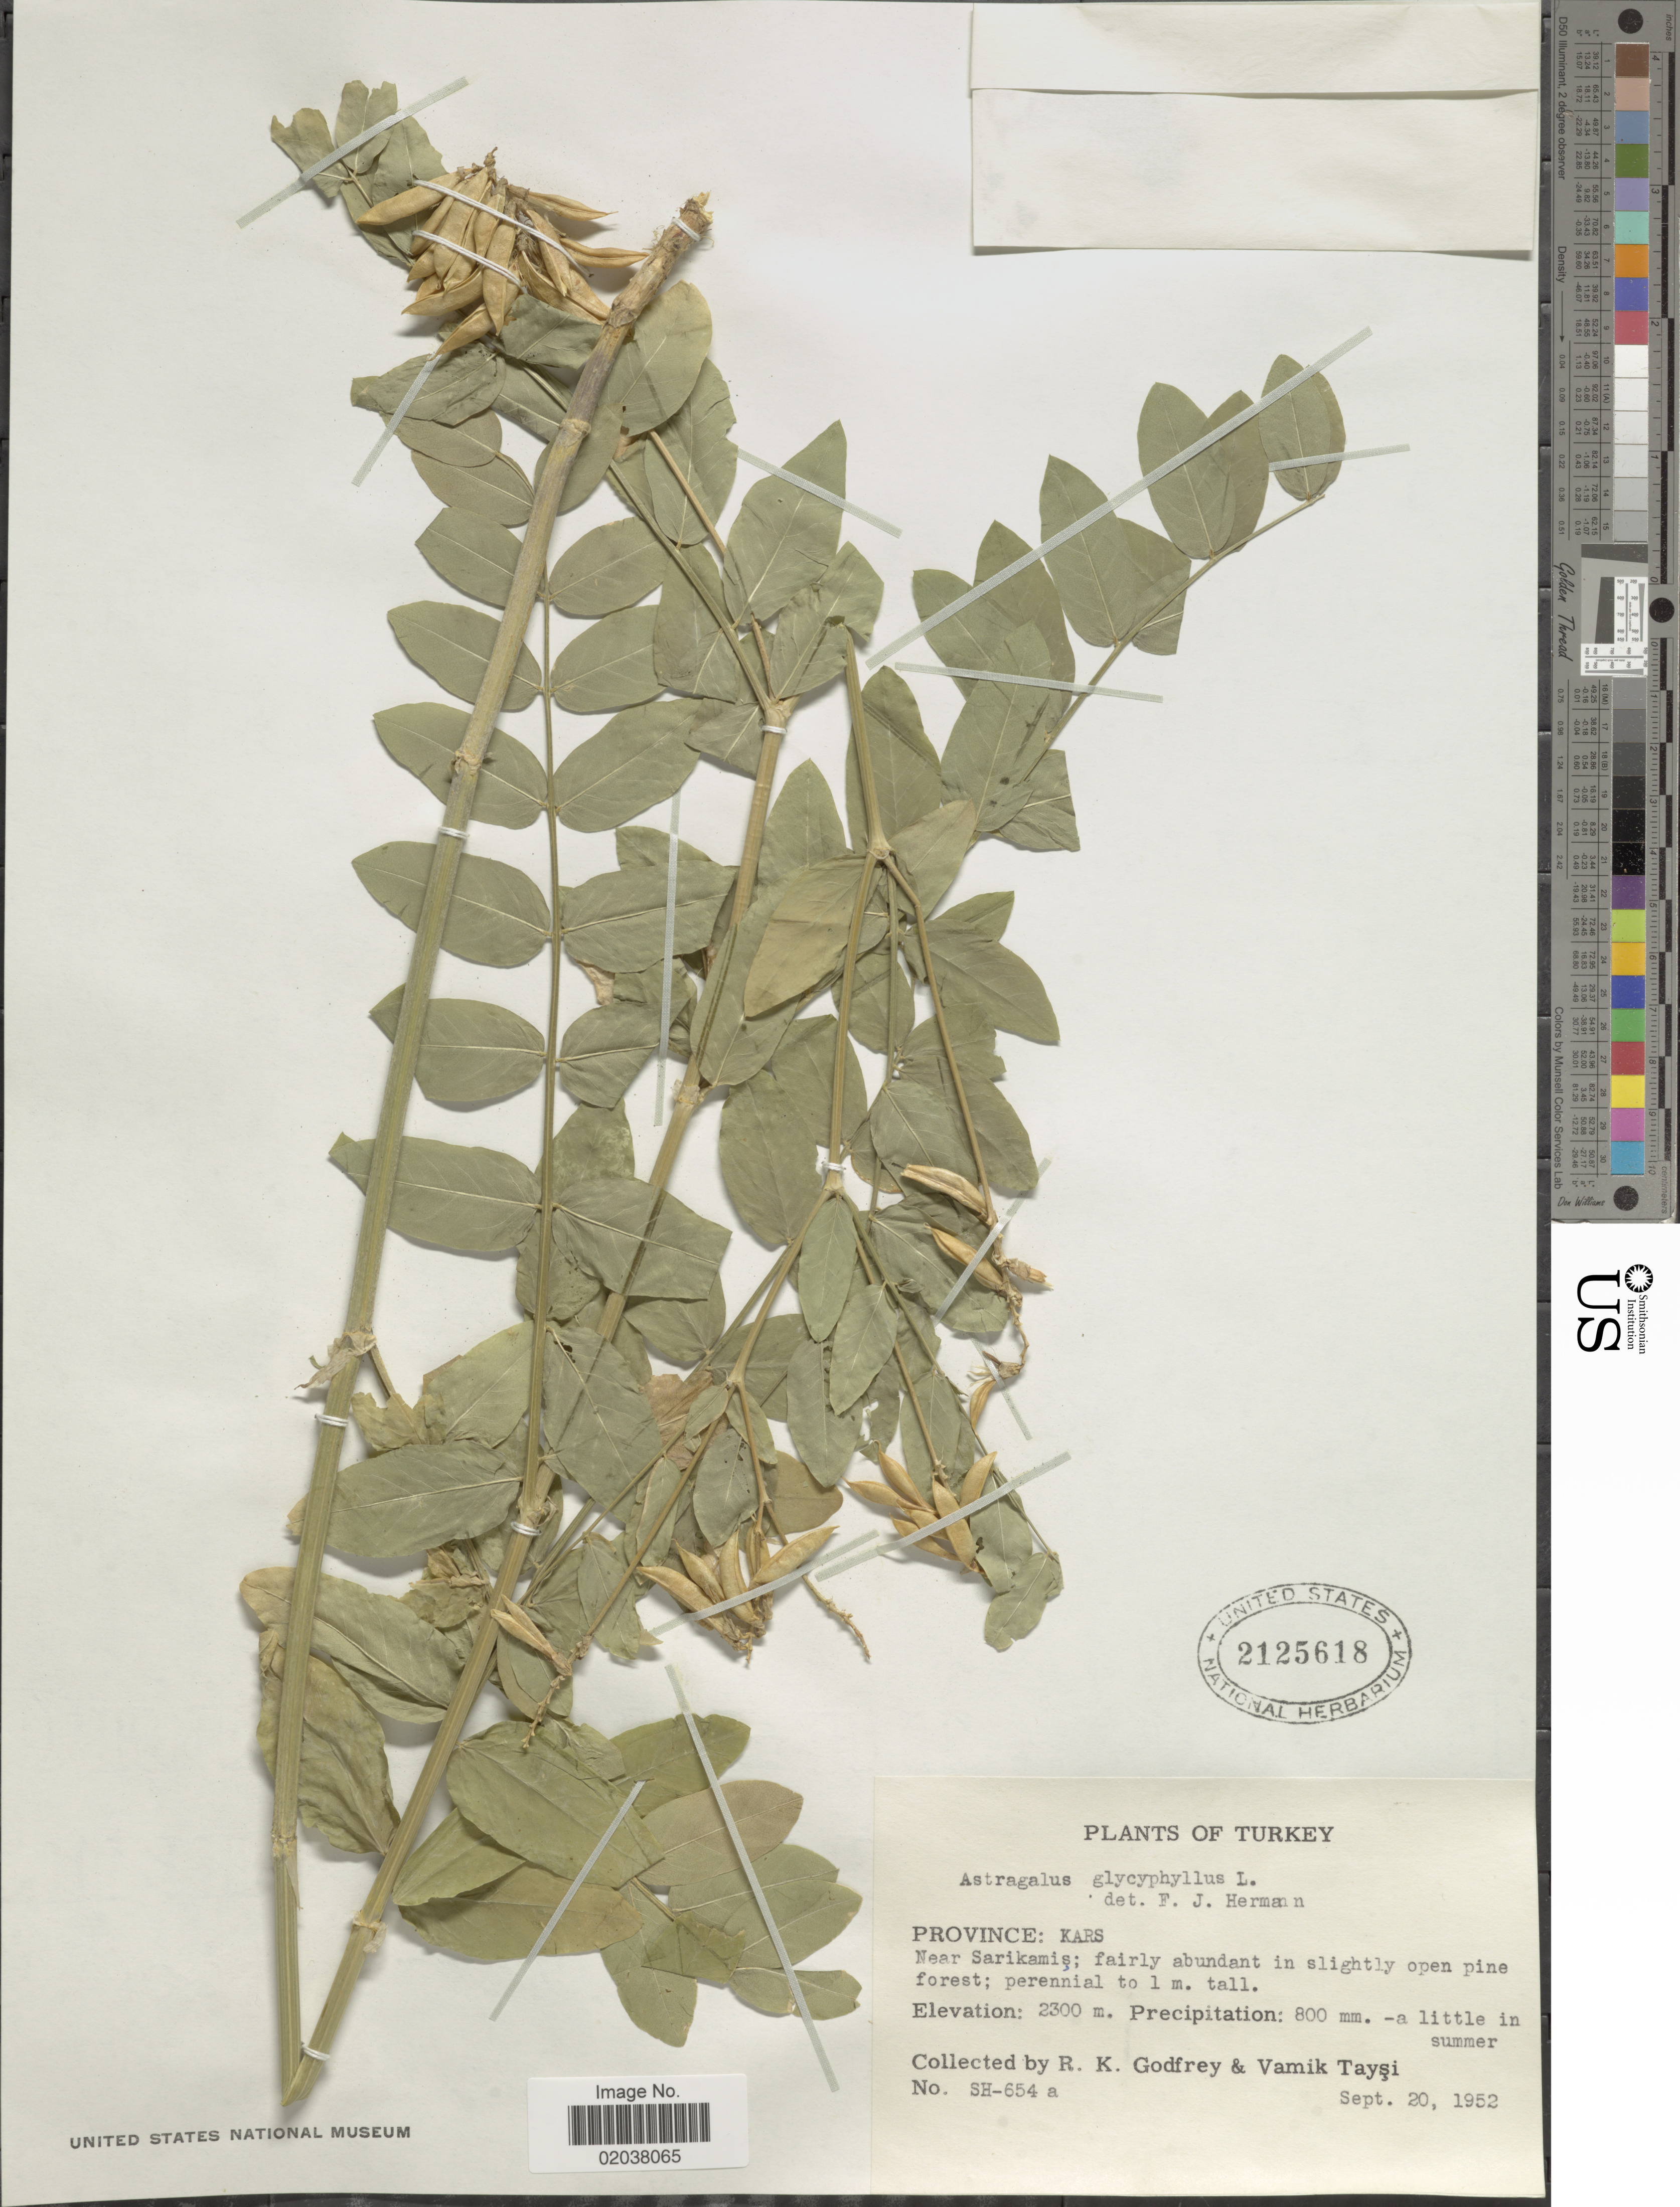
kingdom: Plantae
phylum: Tracheophyta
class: Magnoliopsida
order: Fabales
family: Fabaceae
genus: Astragalus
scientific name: Astragalus glycyphyllos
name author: L.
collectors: R. K. Godfrey & V. Taysi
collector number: SH-654a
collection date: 1952-09-20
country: Turkey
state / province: Kars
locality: Province: Kars. Near Sarikamis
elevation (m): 2300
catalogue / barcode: US 2125618